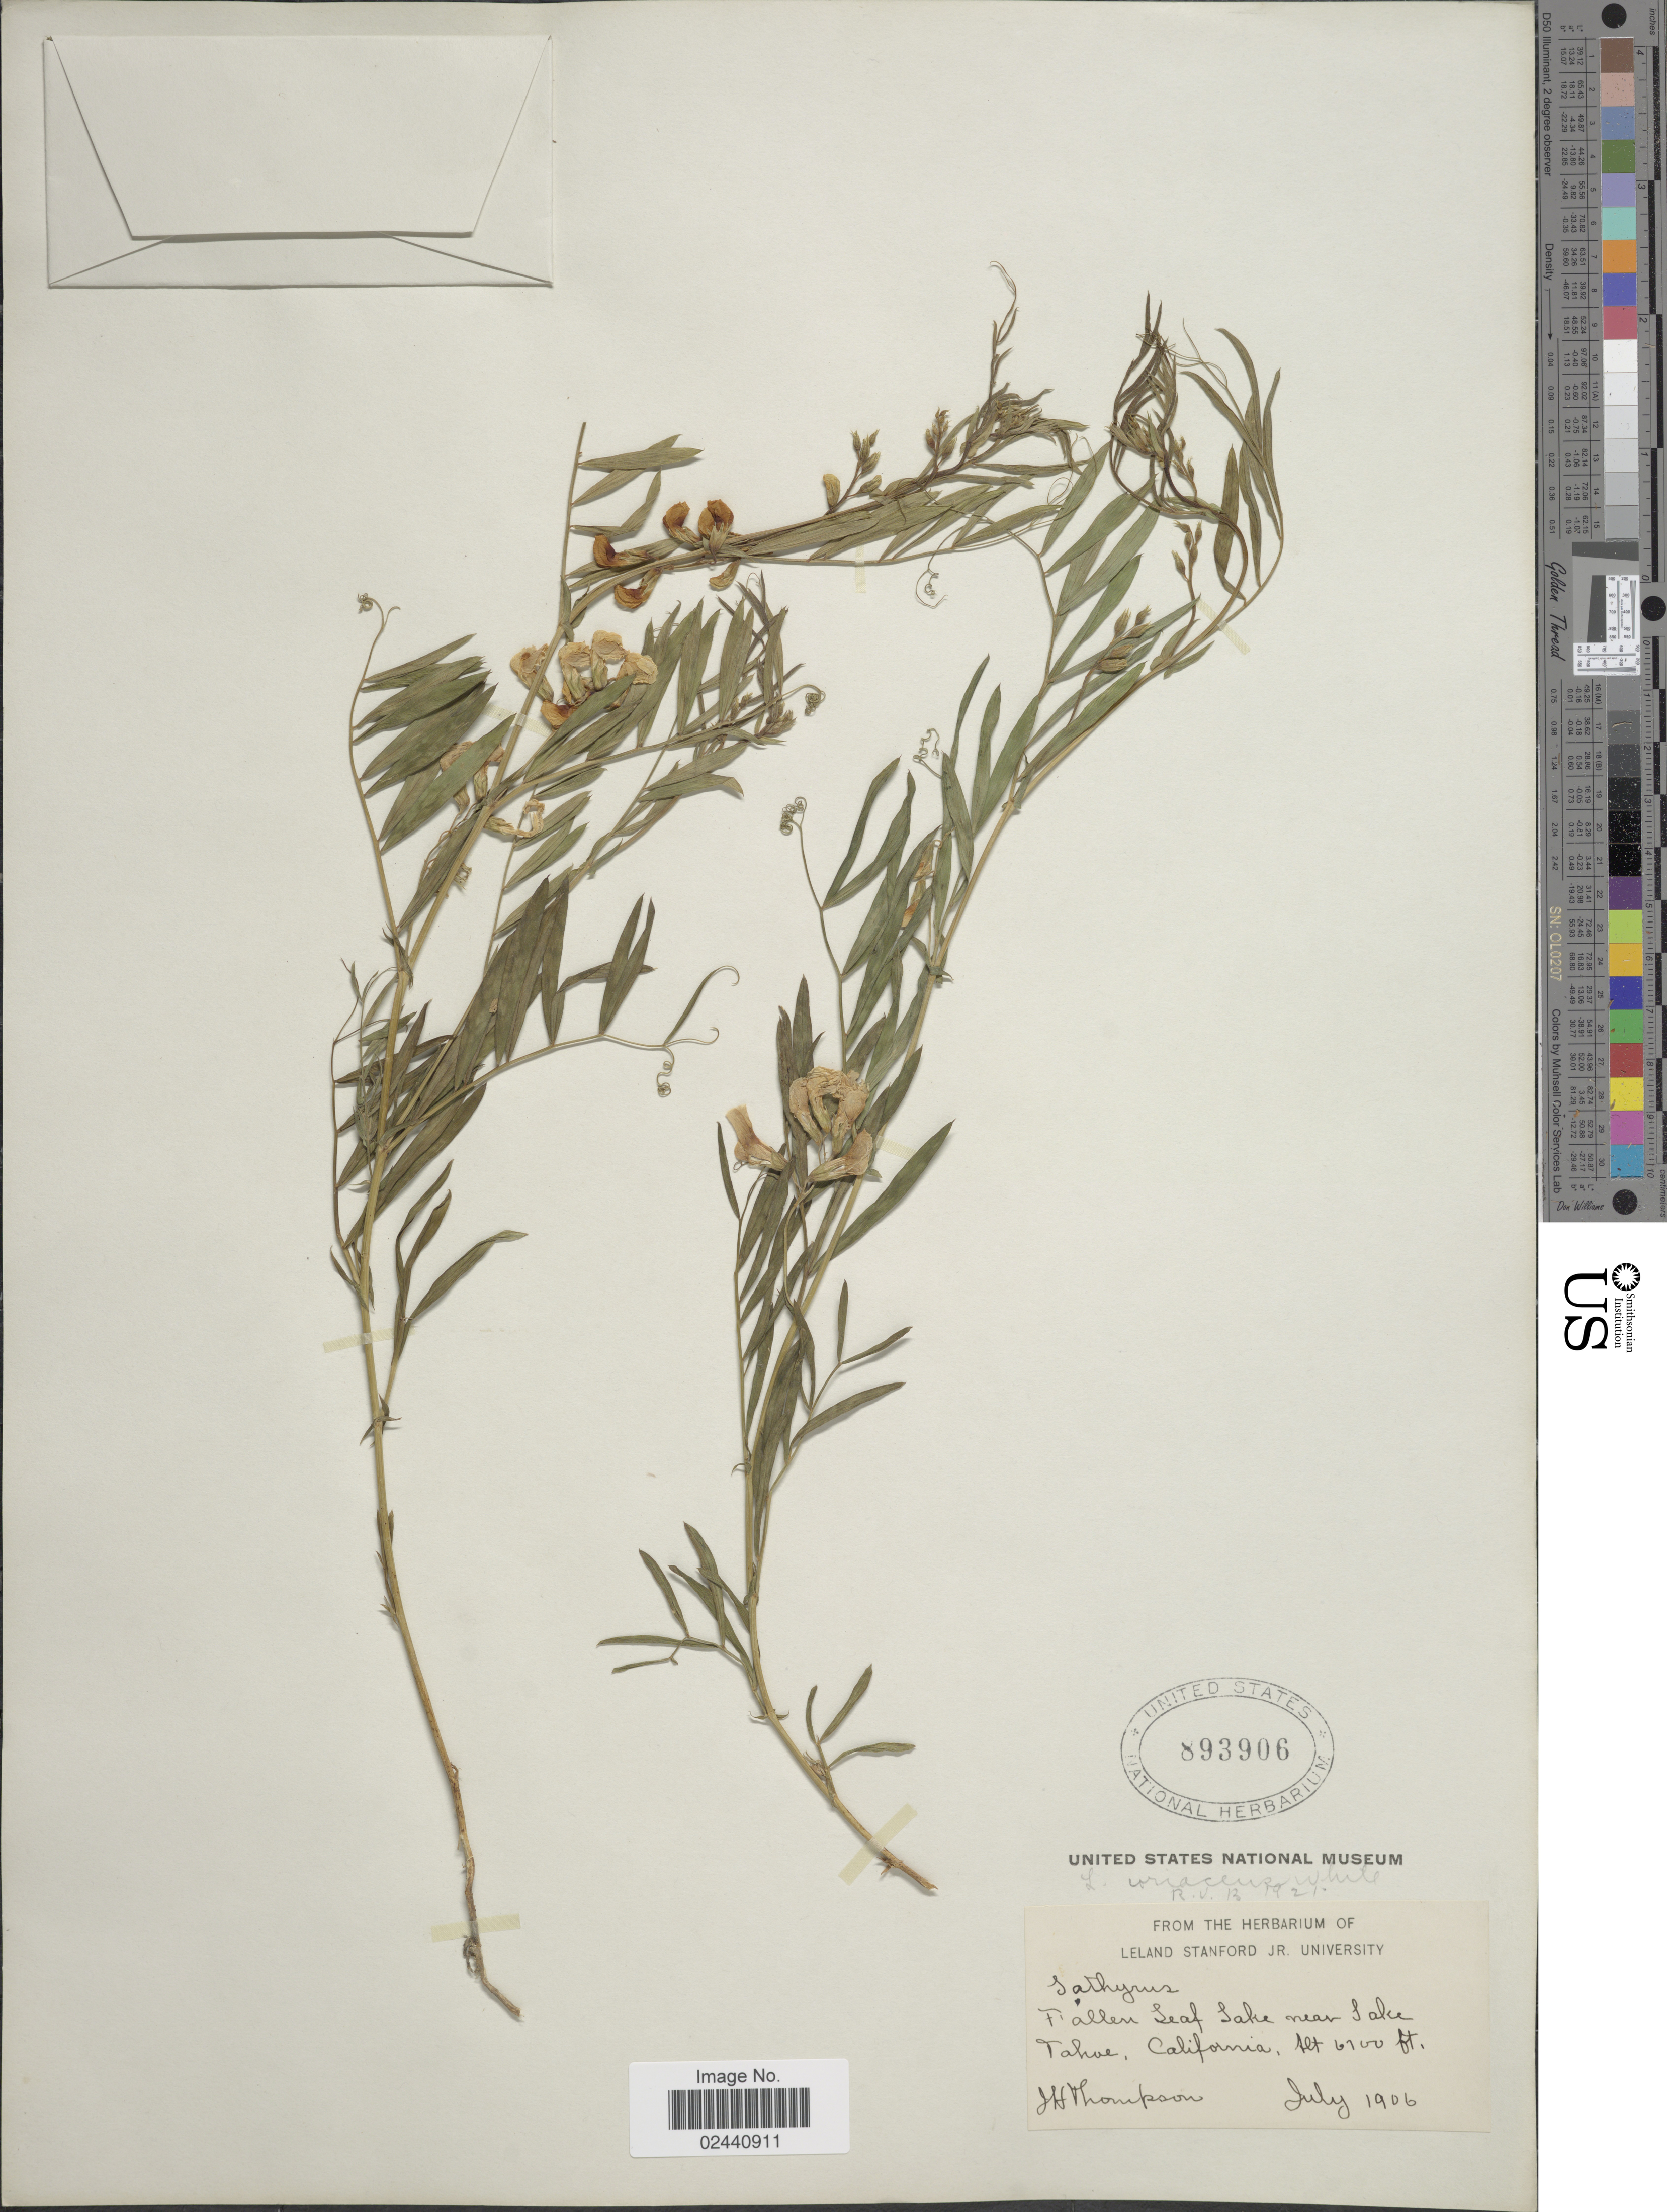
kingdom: Plantae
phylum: Tracheophyta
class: Magnoliopsida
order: Fabales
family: Fabaceae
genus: Lathyrus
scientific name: Lathyrus lanszwertii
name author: Kellogg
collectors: J. Thompson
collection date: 1906-07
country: United States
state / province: California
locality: Fallen Leaf Lake near Lake Tahoe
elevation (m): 2042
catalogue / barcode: US 893906